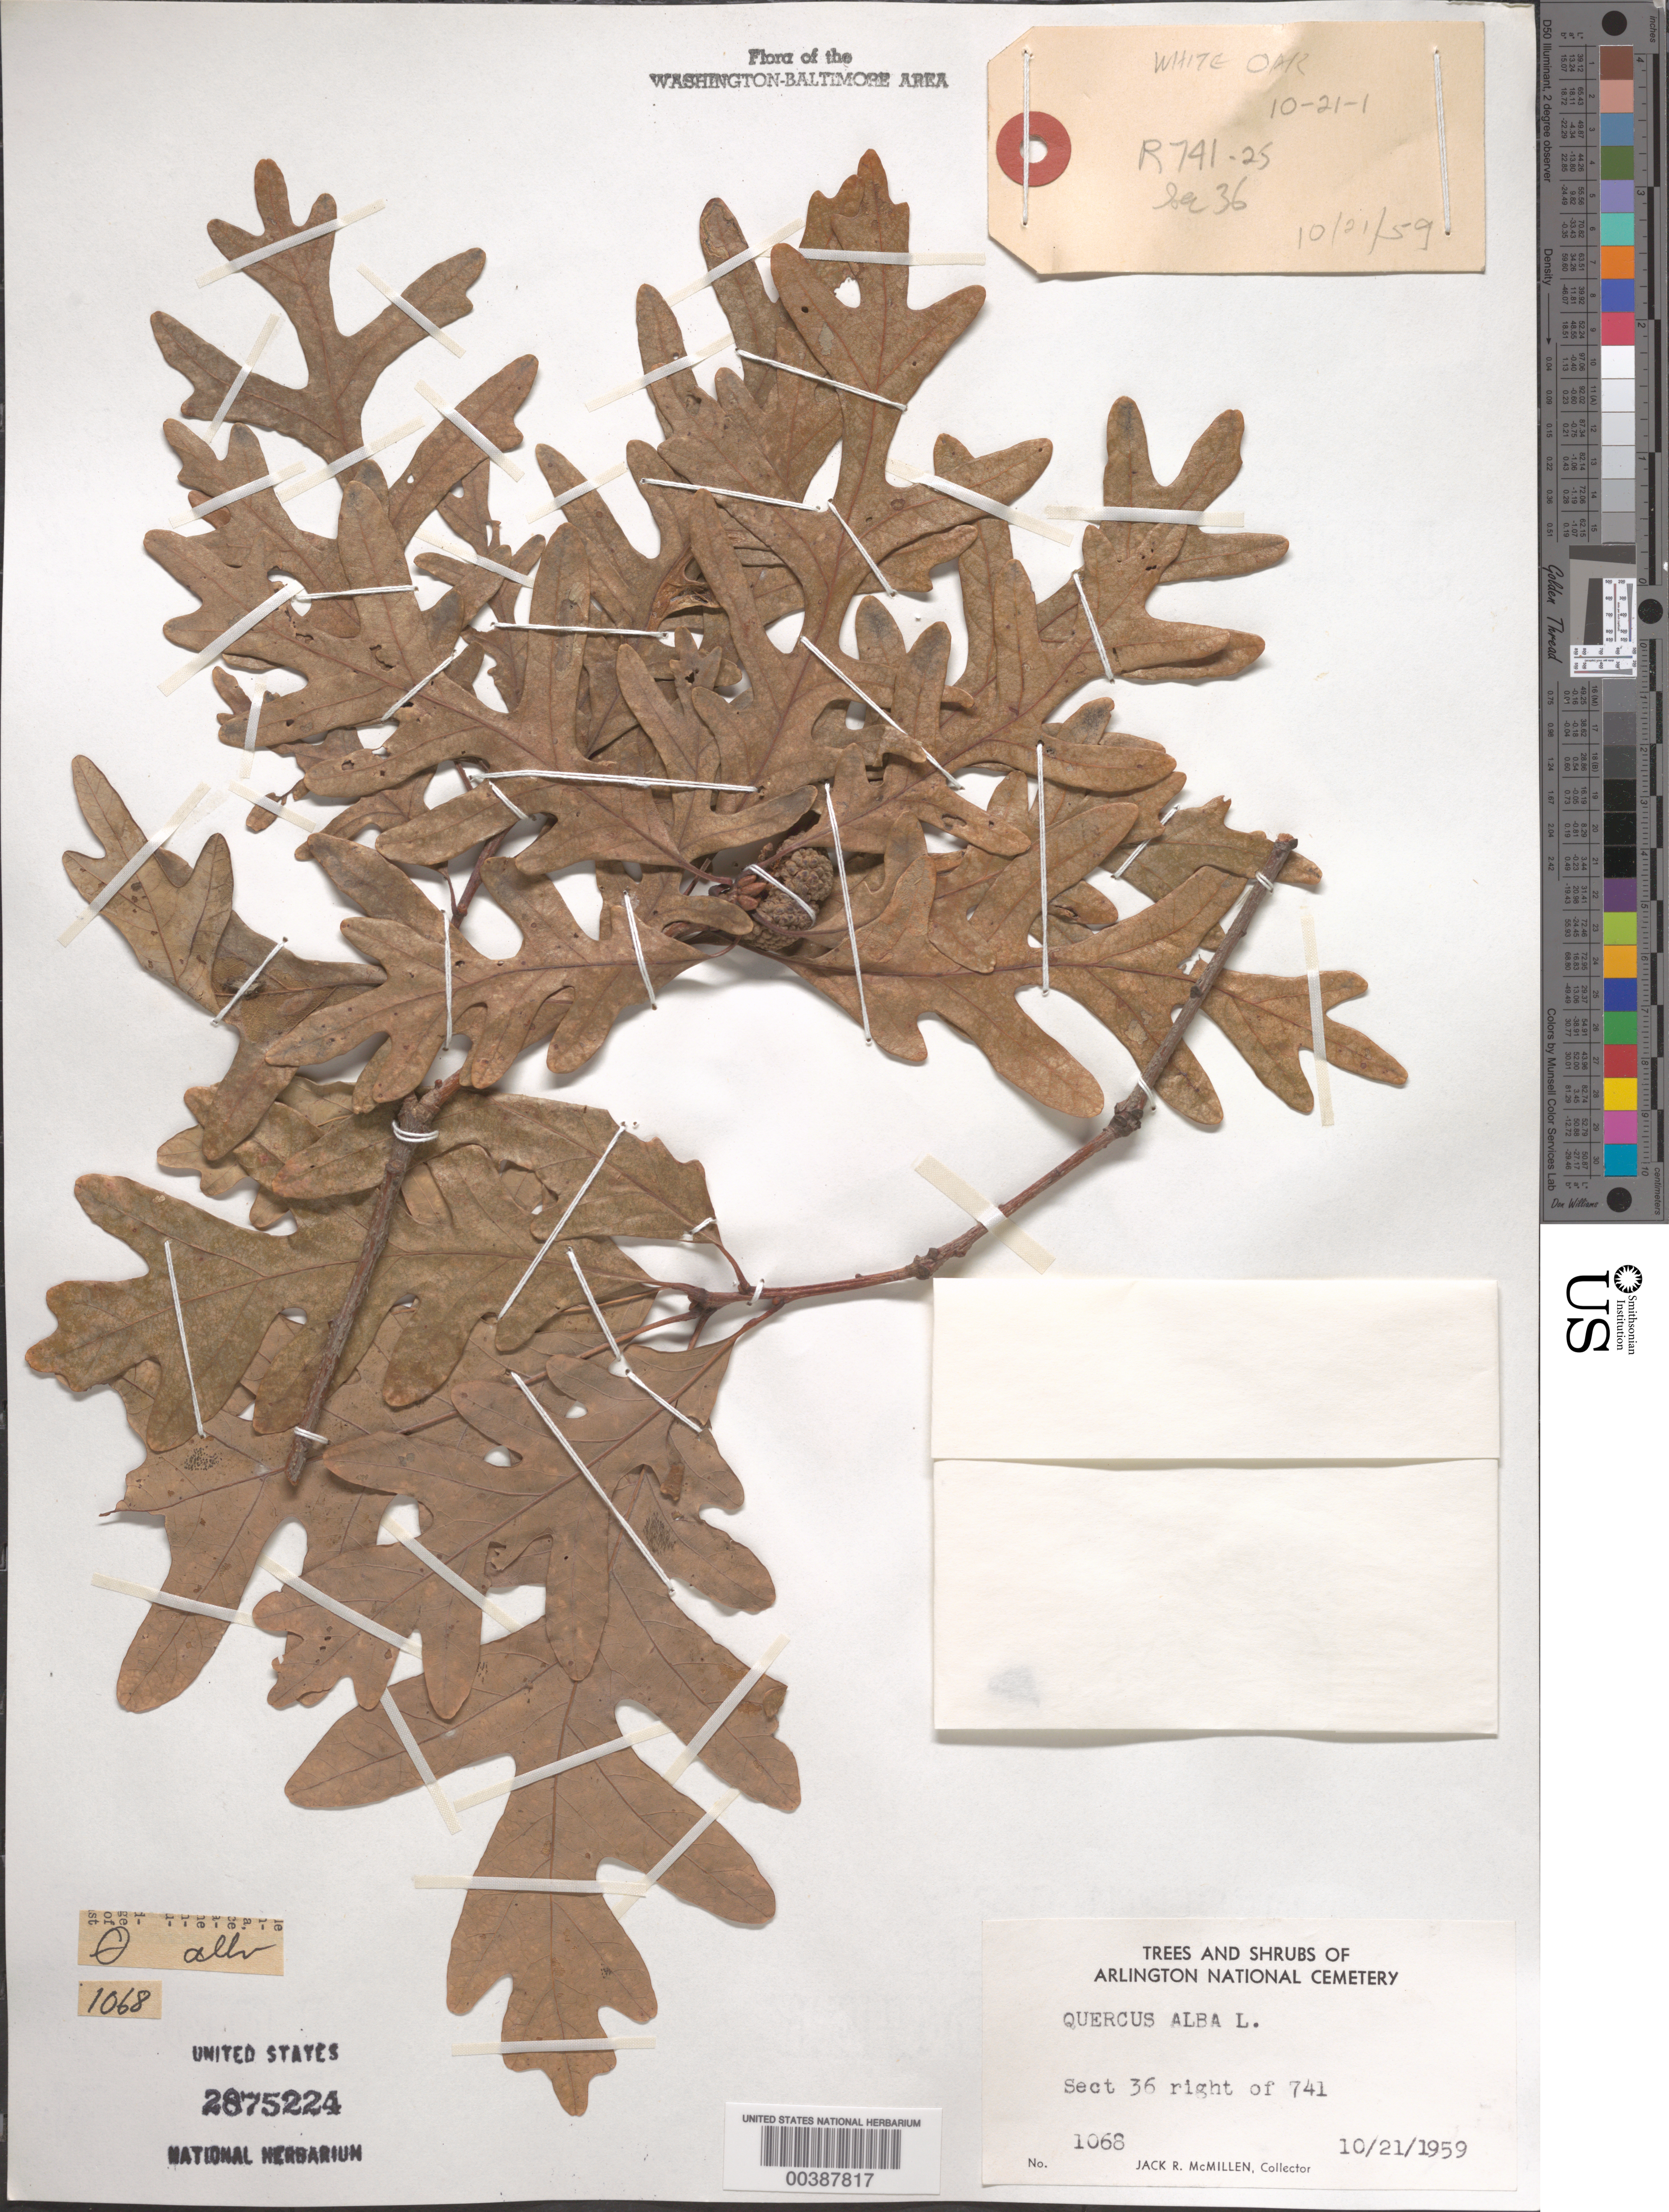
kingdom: Plantae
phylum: Tracheophyta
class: Magnoliopsida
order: Fagales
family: Fagaceae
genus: Quercus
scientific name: Quercus alba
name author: L.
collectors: J. McMillen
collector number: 1068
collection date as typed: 21 Oct 1959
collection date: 1959-10-21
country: United States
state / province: Virginia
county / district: Arlington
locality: Arlington National Cemetery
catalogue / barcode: US 2875224